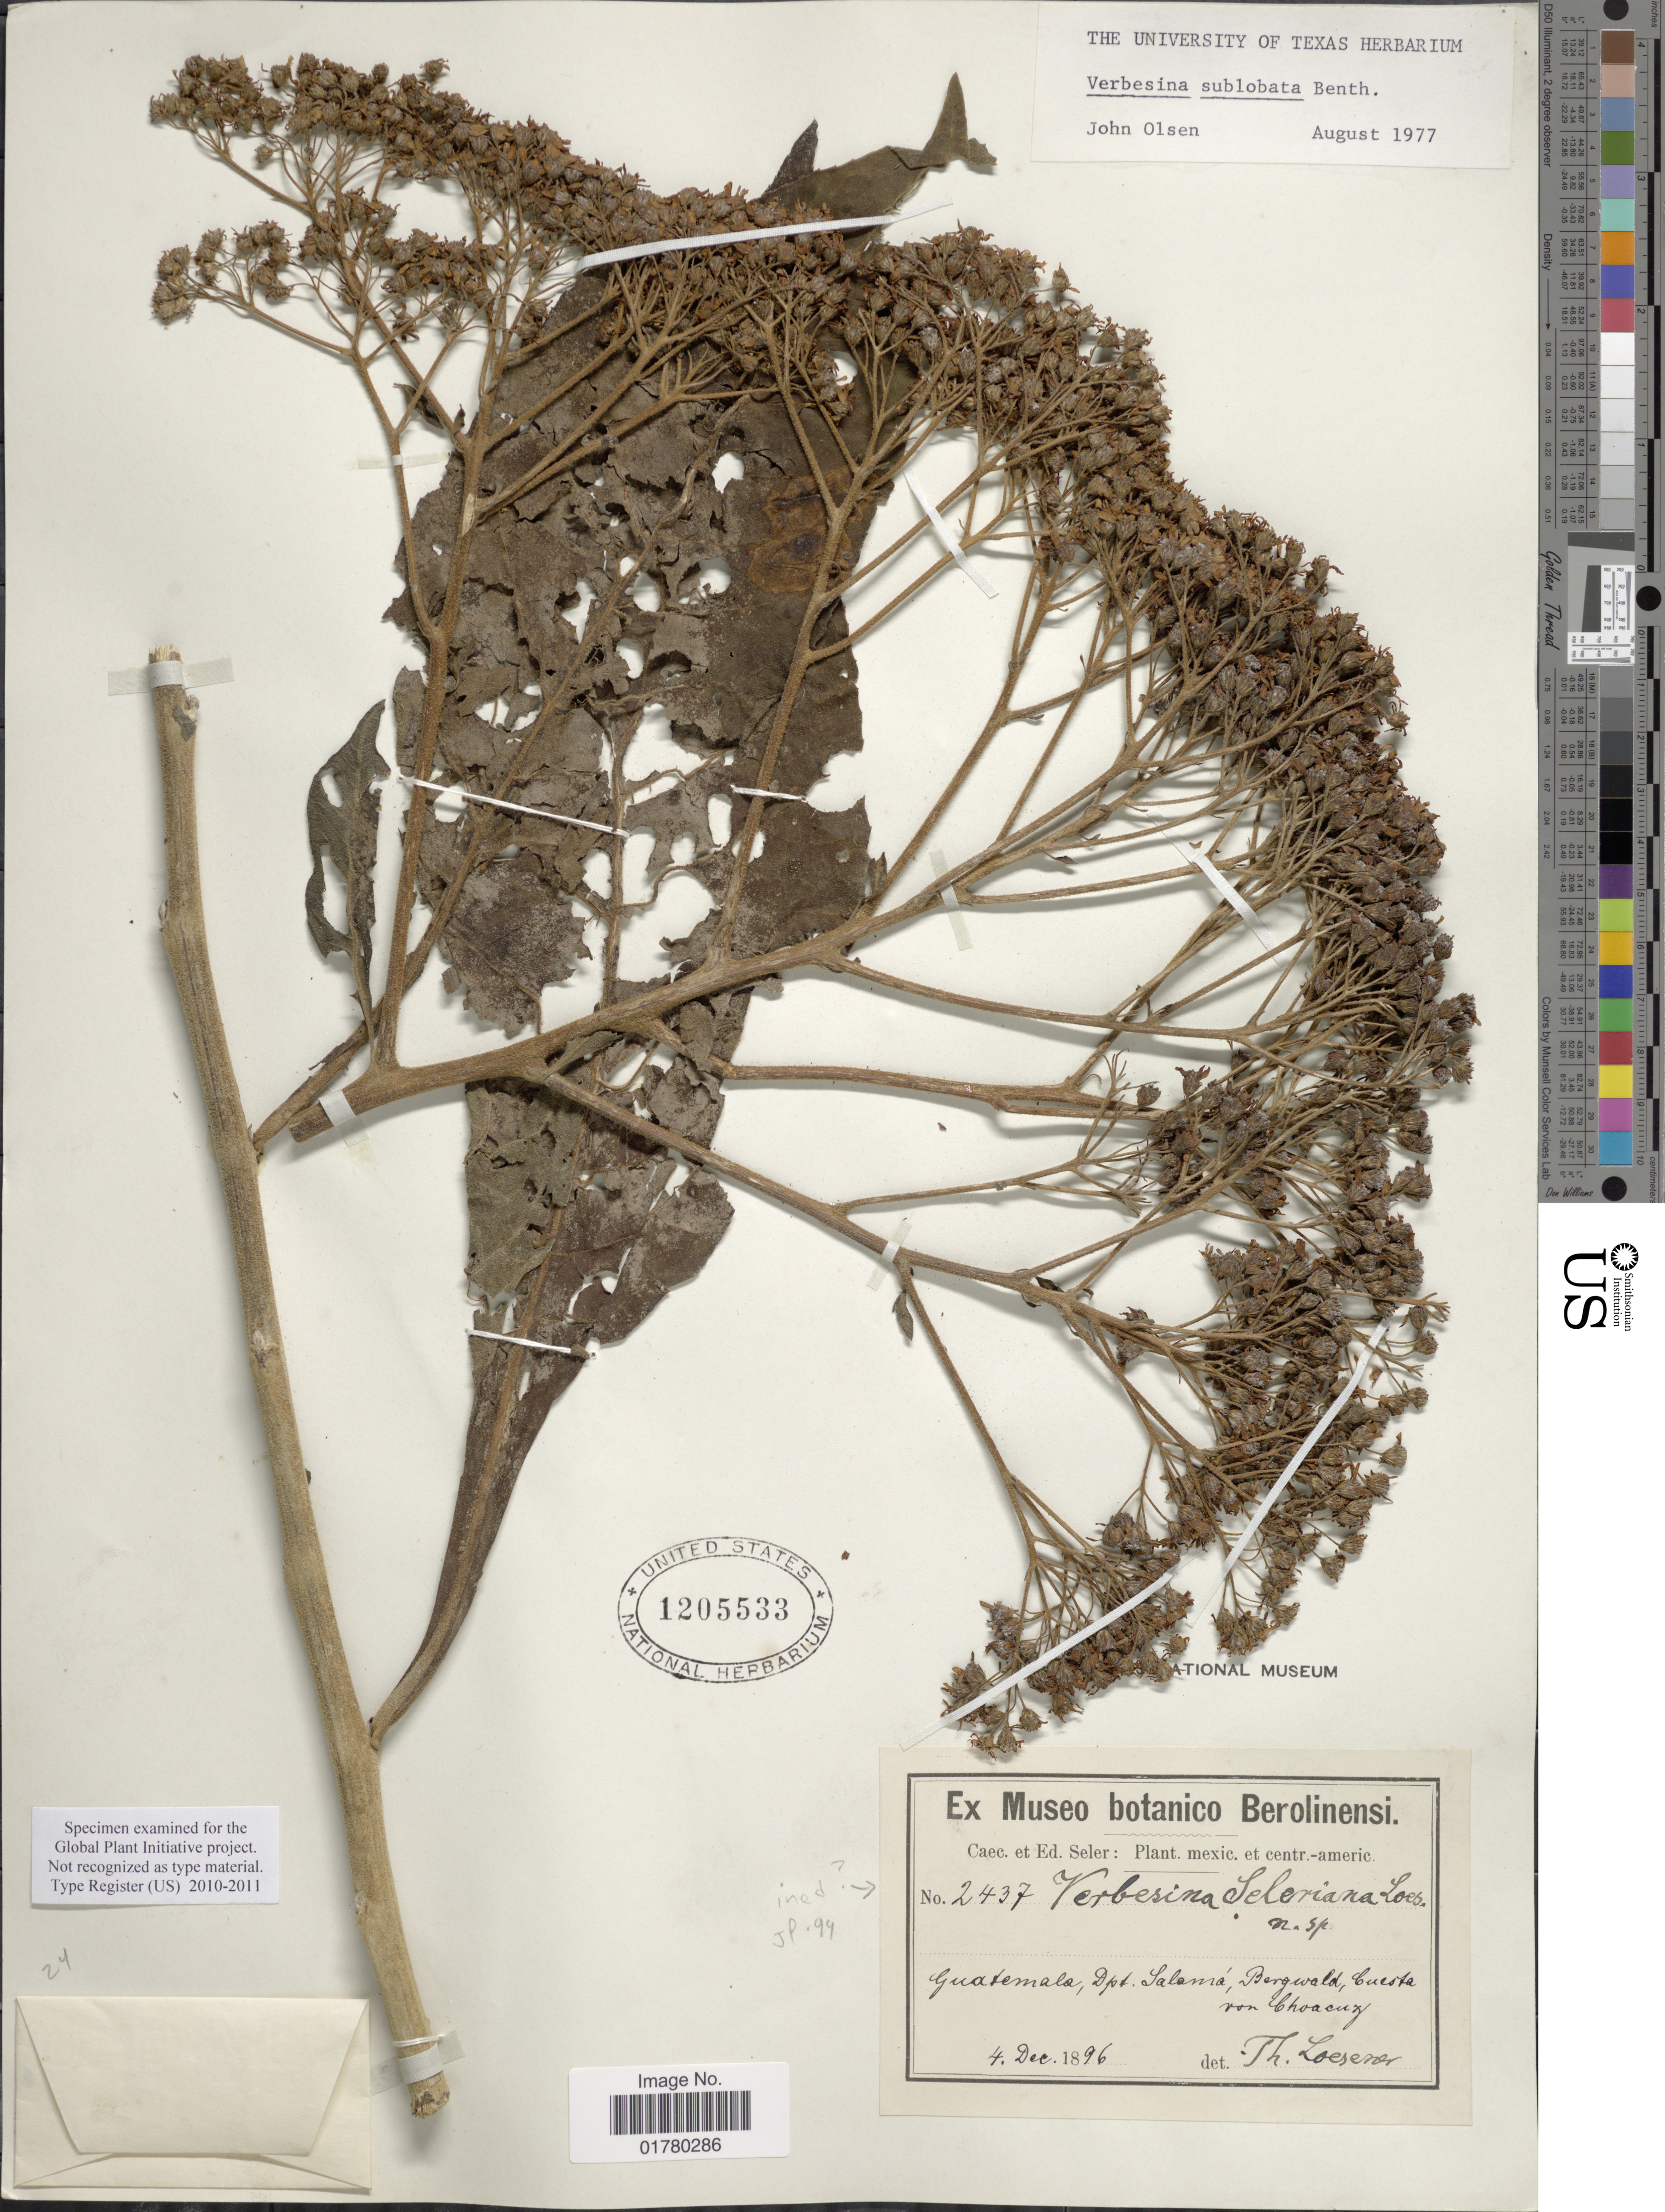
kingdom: Plantae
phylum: Tracheophyta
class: Magnoliopsida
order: Asterales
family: Asteraceae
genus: Verbesina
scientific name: Verbesina turbacensis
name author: Kunth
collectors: ex Caec. et Ed Seler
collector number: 2437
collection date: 1896-12-04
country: Guatemala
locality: Dpt. Salamá, Bergwald, Cuesta von Choacuz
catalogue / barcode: US 1205533